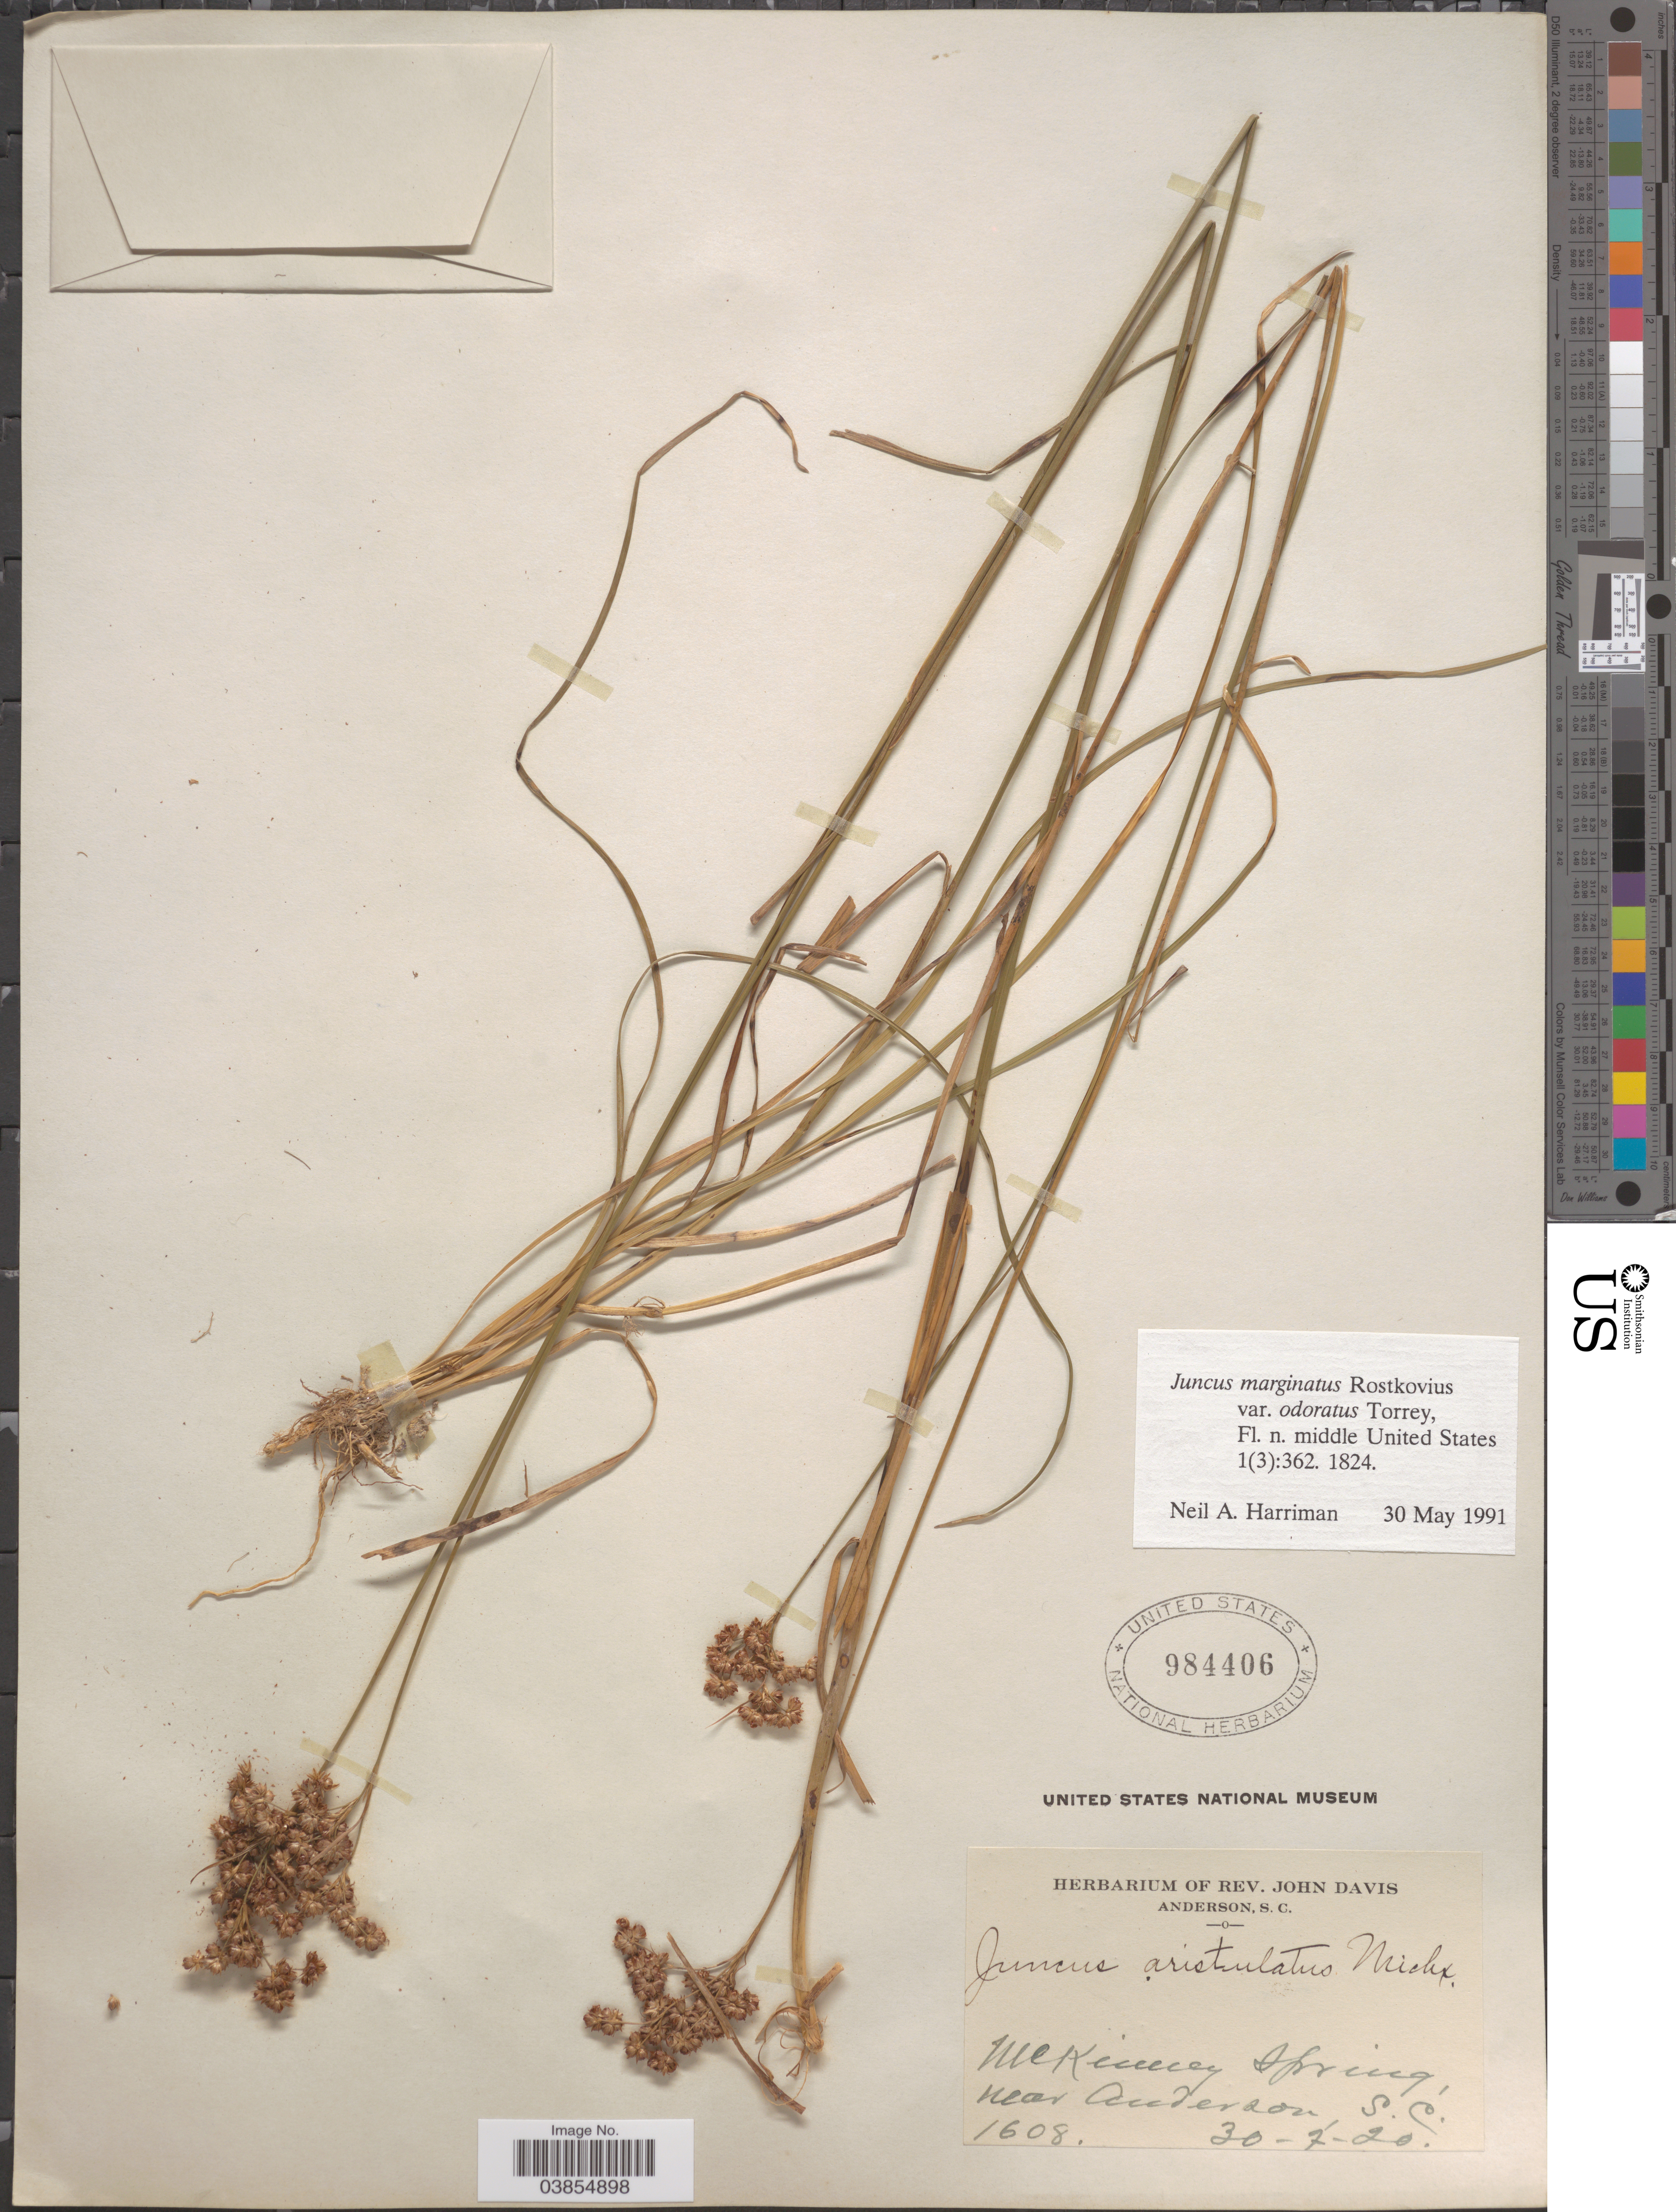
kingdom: Plantae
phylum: Tracheophyta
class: Liliopsida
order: Poales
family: Juncaceae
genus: Juncus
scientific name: Juncus marginatus var. odoratus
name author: Torr.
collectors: J. Davis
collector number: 1608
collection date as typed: Transcribed d/m/y: 30/7/20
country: United States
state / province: South Carolina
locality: McKinney Spring, near Anderson.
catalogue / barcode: US 984406